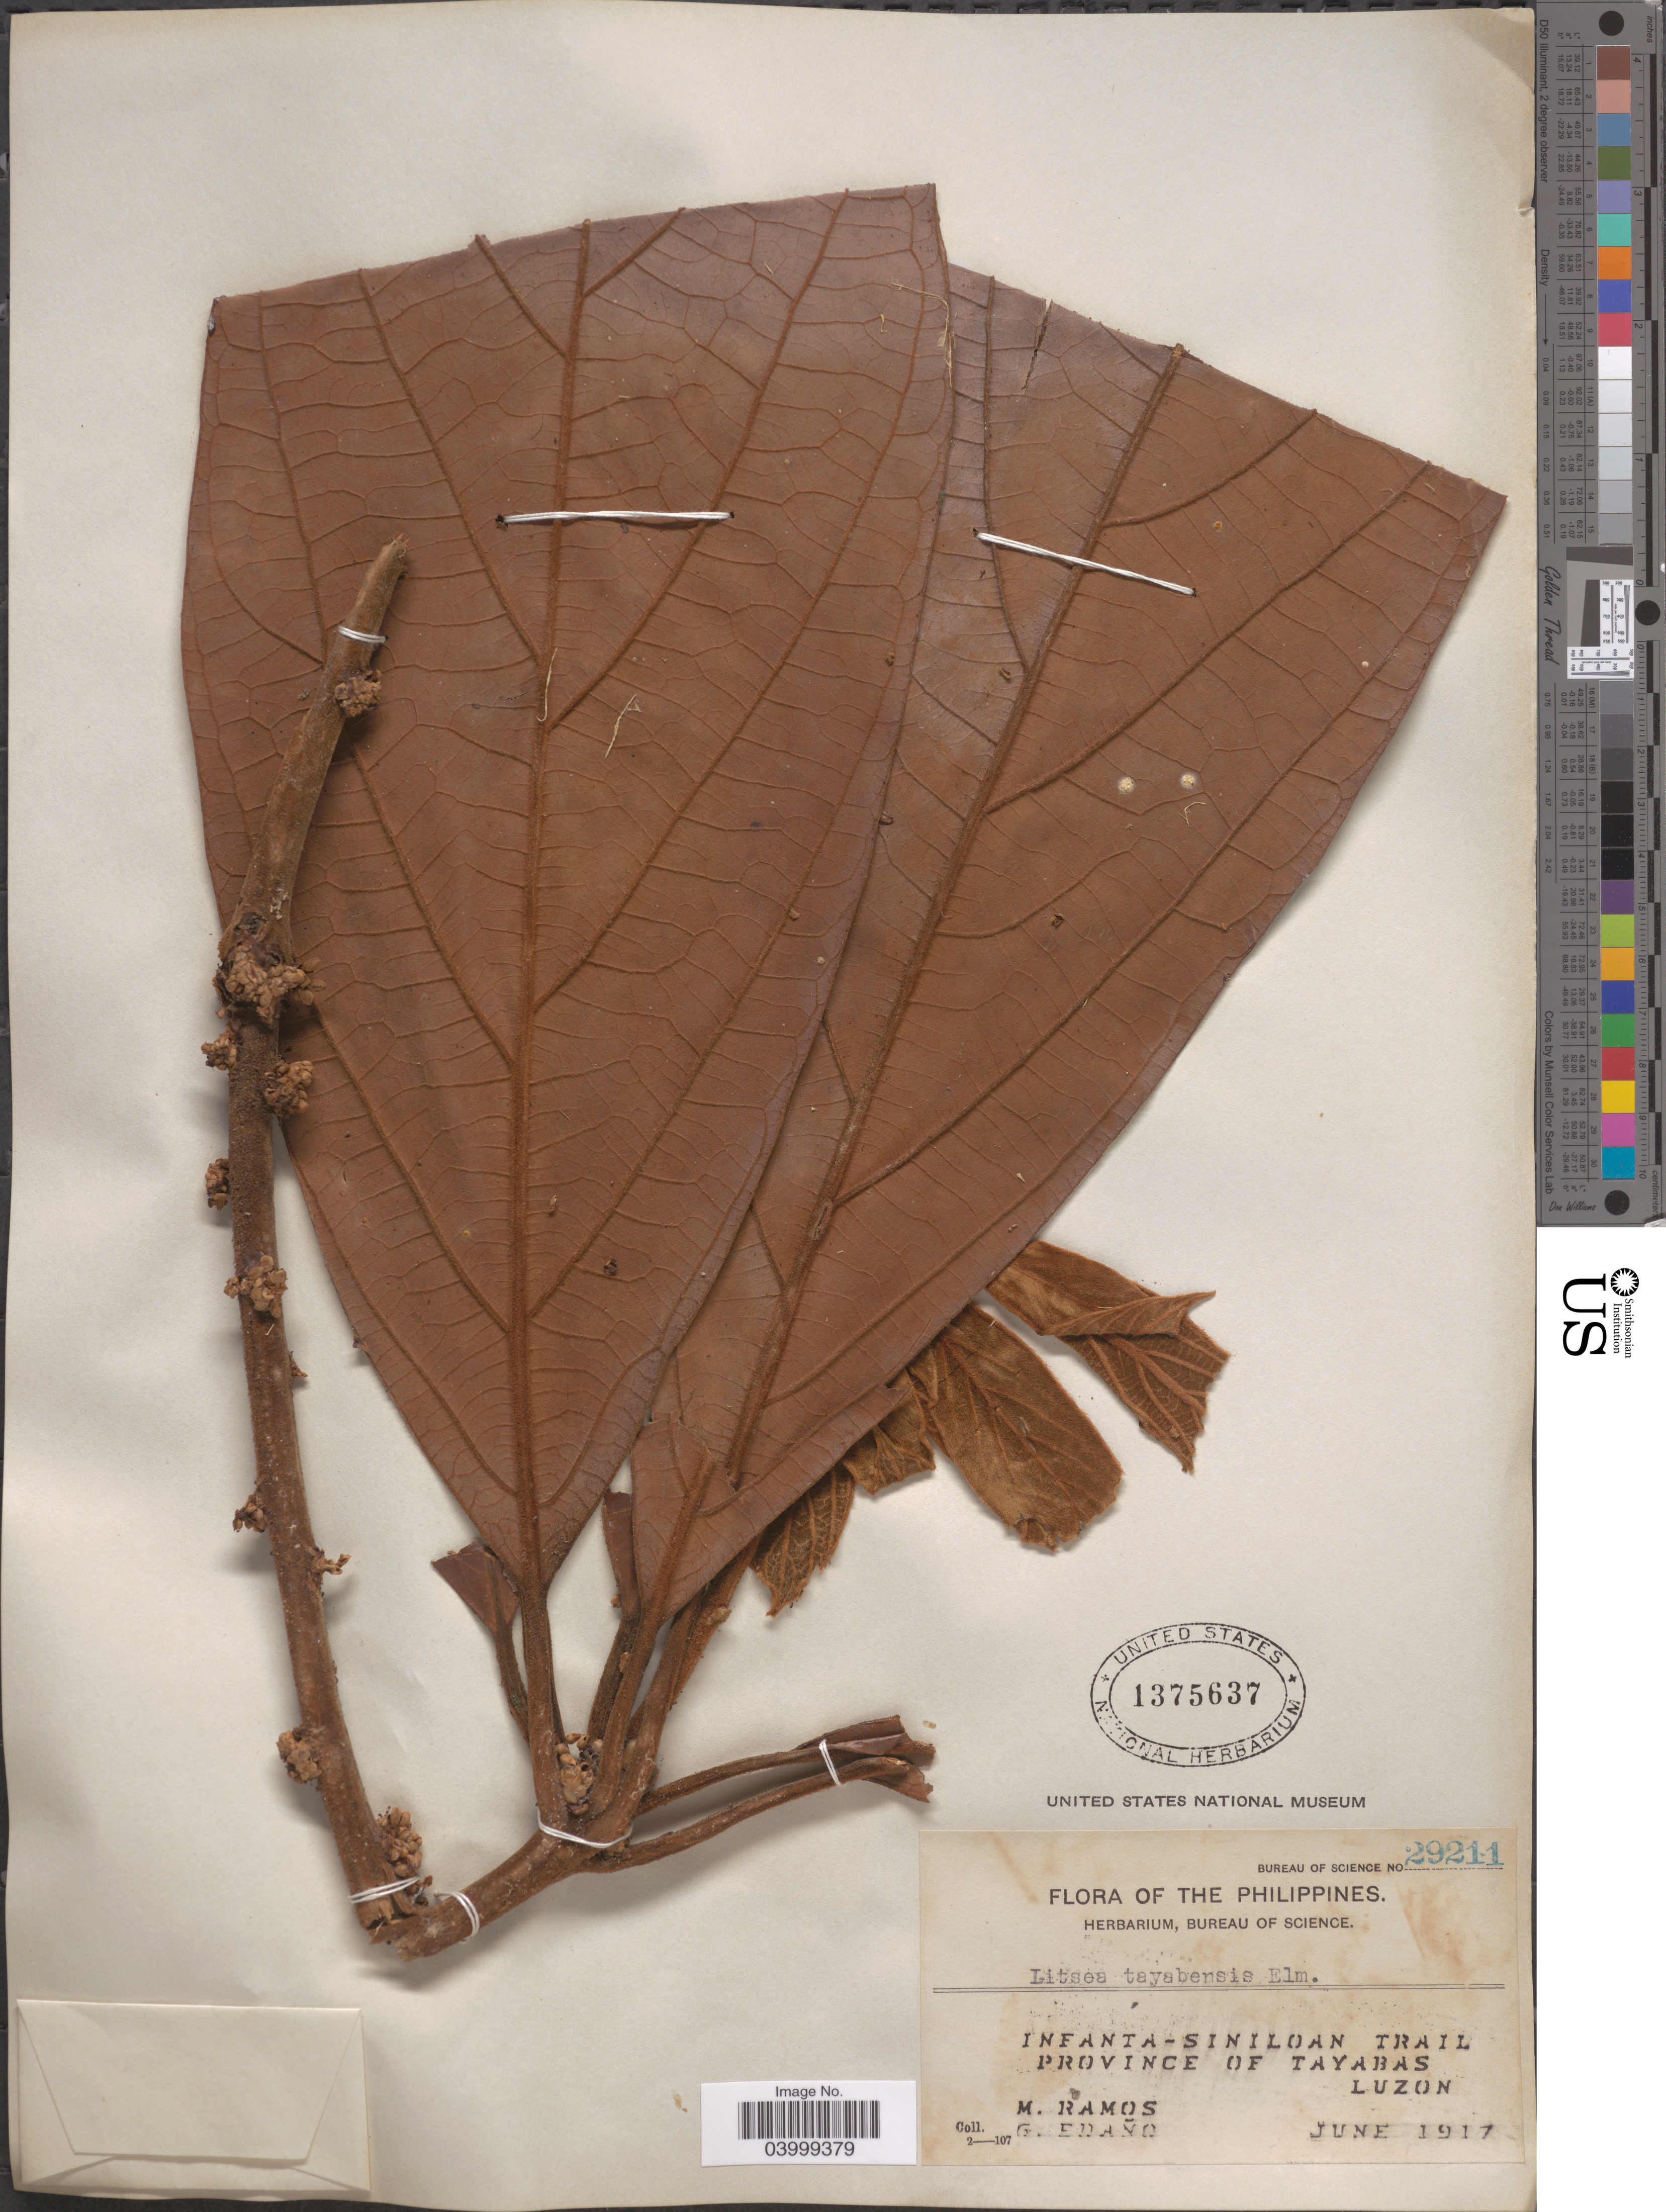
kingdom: Plantae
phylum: Tracheophyta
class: Magnoliopsida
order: Laurales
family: Lauraceae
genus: Actinodaphne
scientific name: Actinodaphne tayabensis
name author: (Elmer) Merr.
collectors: M. Ramos & G. Edaño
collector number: Bureau of Science 29211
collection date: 1917-06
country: Philippines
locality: Infanta-Siniloan Trail, Province of Tayabas, Luzon.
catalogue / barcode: US 1375637